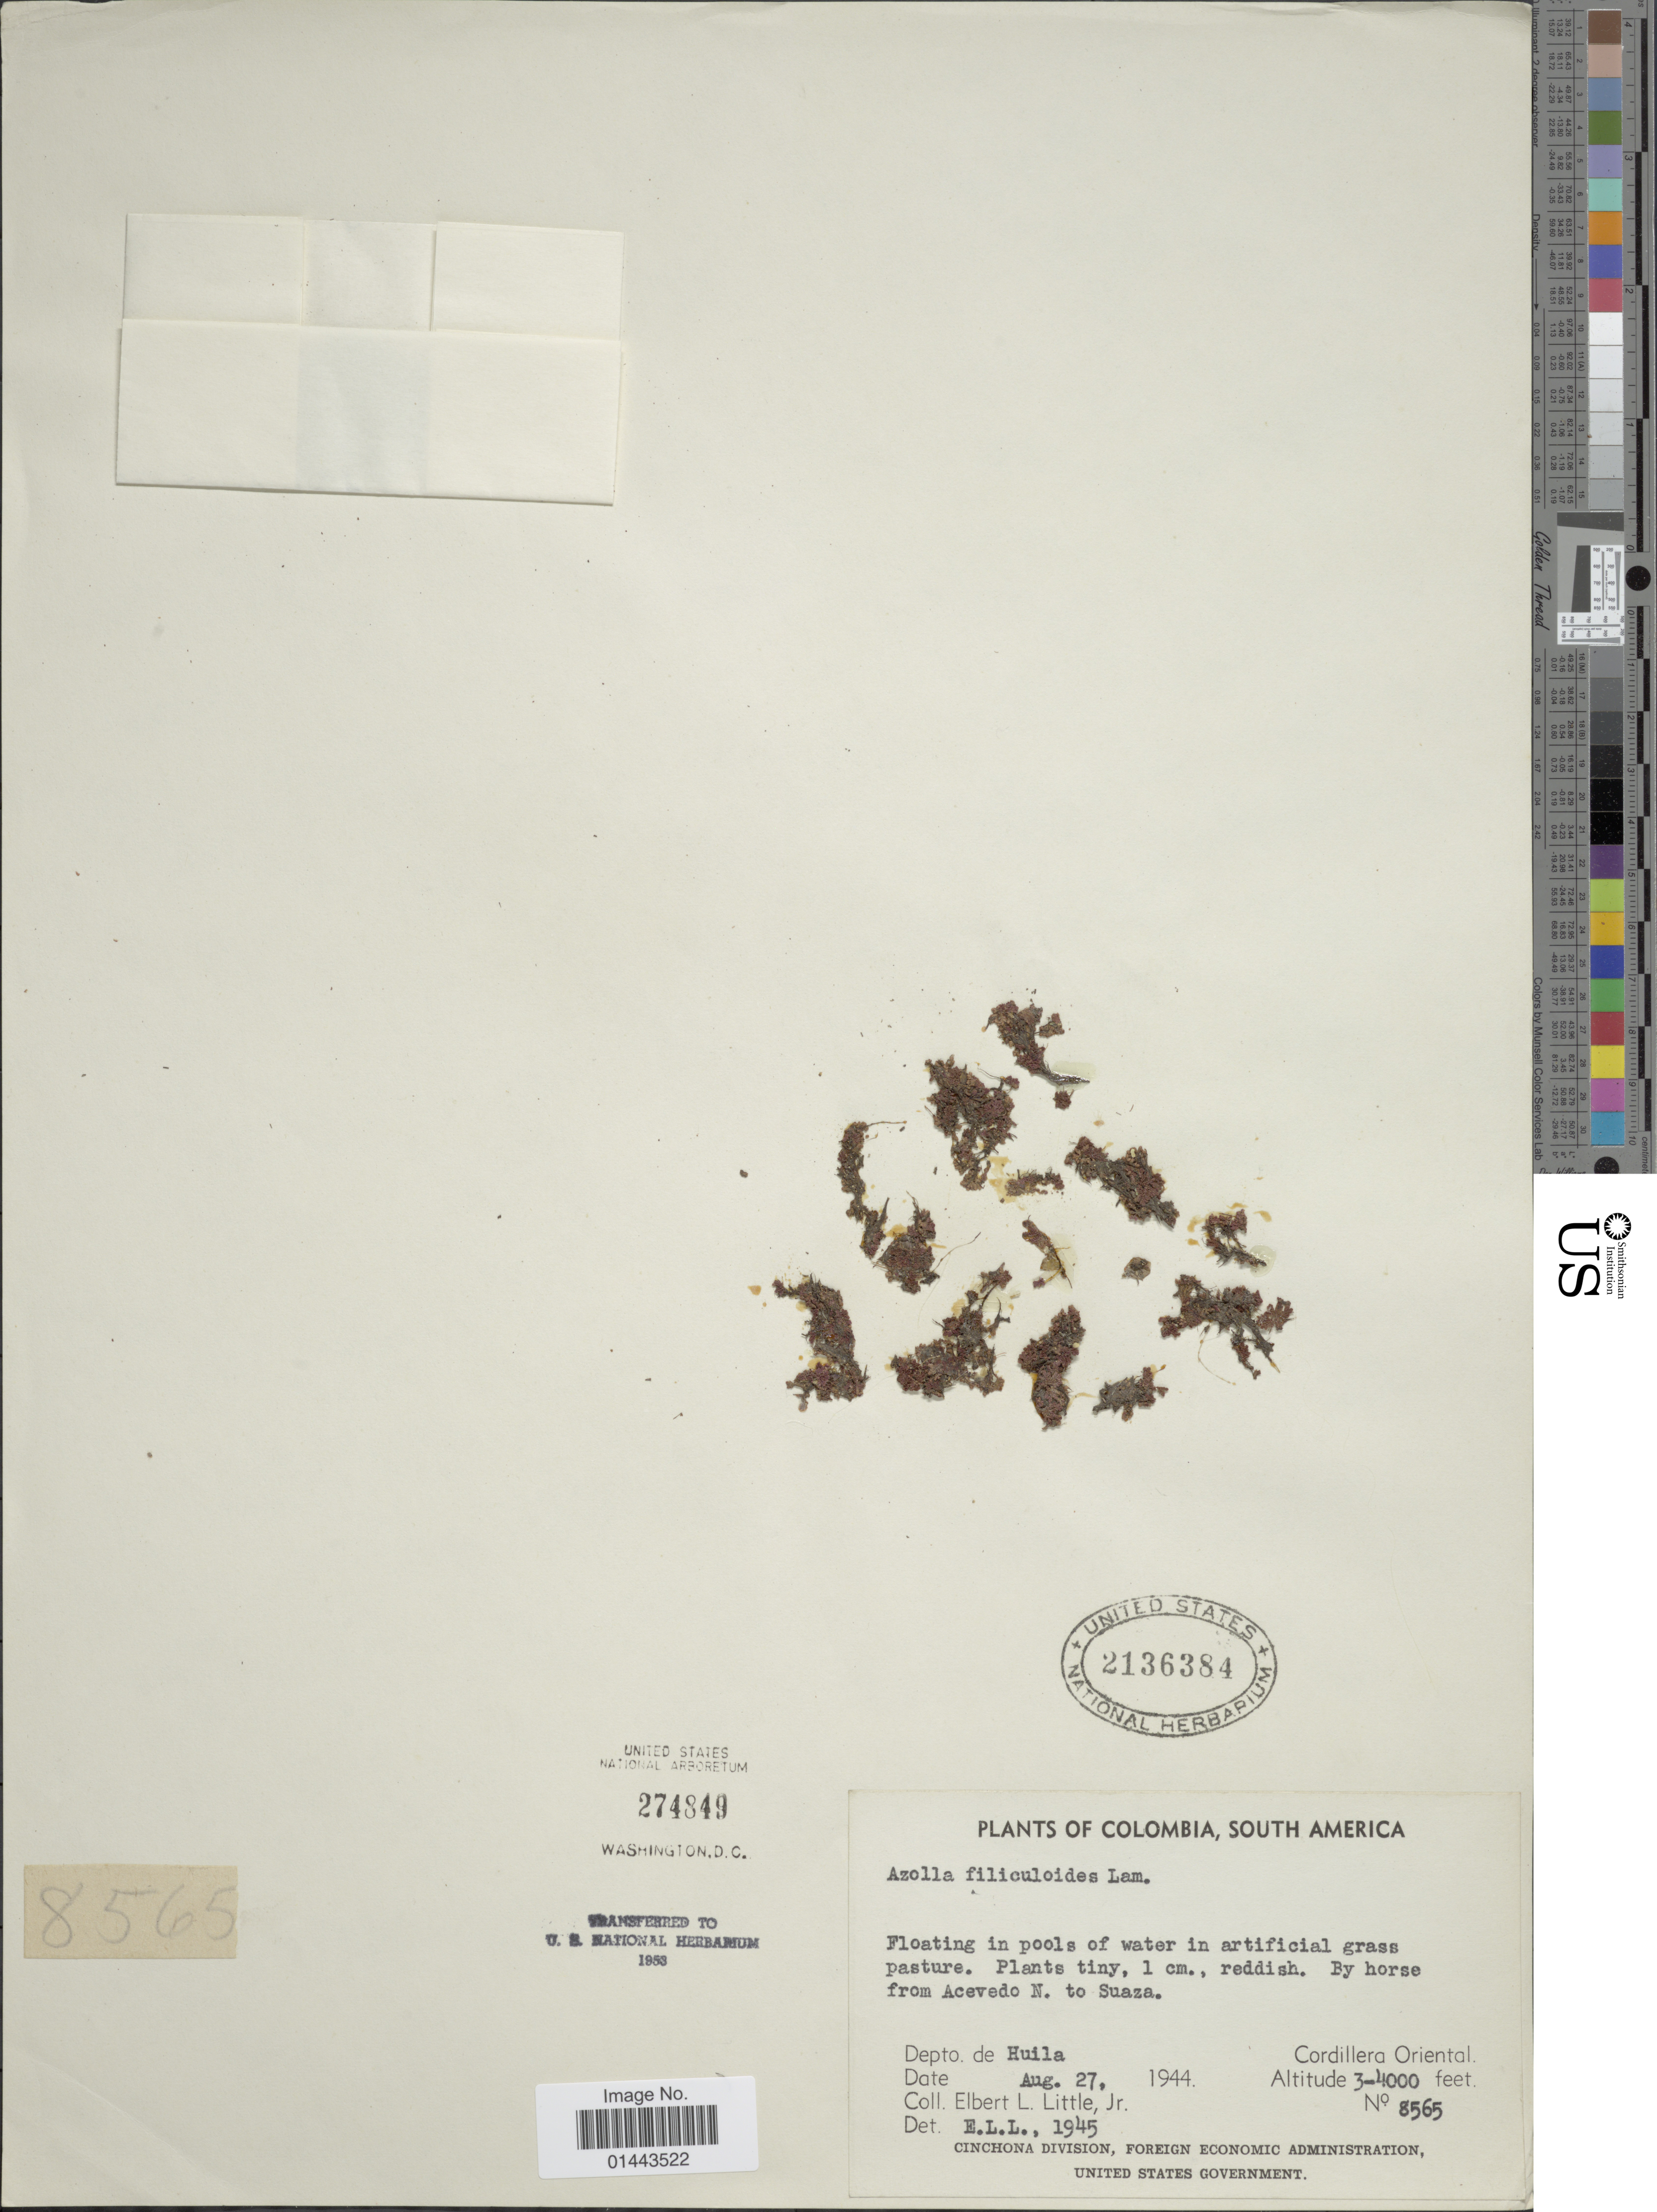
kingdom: Plantae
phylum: Tracheophyta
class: Polypodiopsida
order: Salviniales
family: Salviniaceae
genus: Azolla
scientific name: Azolla filiculoides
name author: Lam.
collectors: E. L. Little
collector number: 8565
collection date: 1944-10-27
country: Colombia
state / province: Huila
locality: Floating in pools of water in artificial grass pastures. By horse from Acevedo N. of Suaza. Cordillera Oriental.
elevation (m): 914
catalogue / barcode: US 2136384